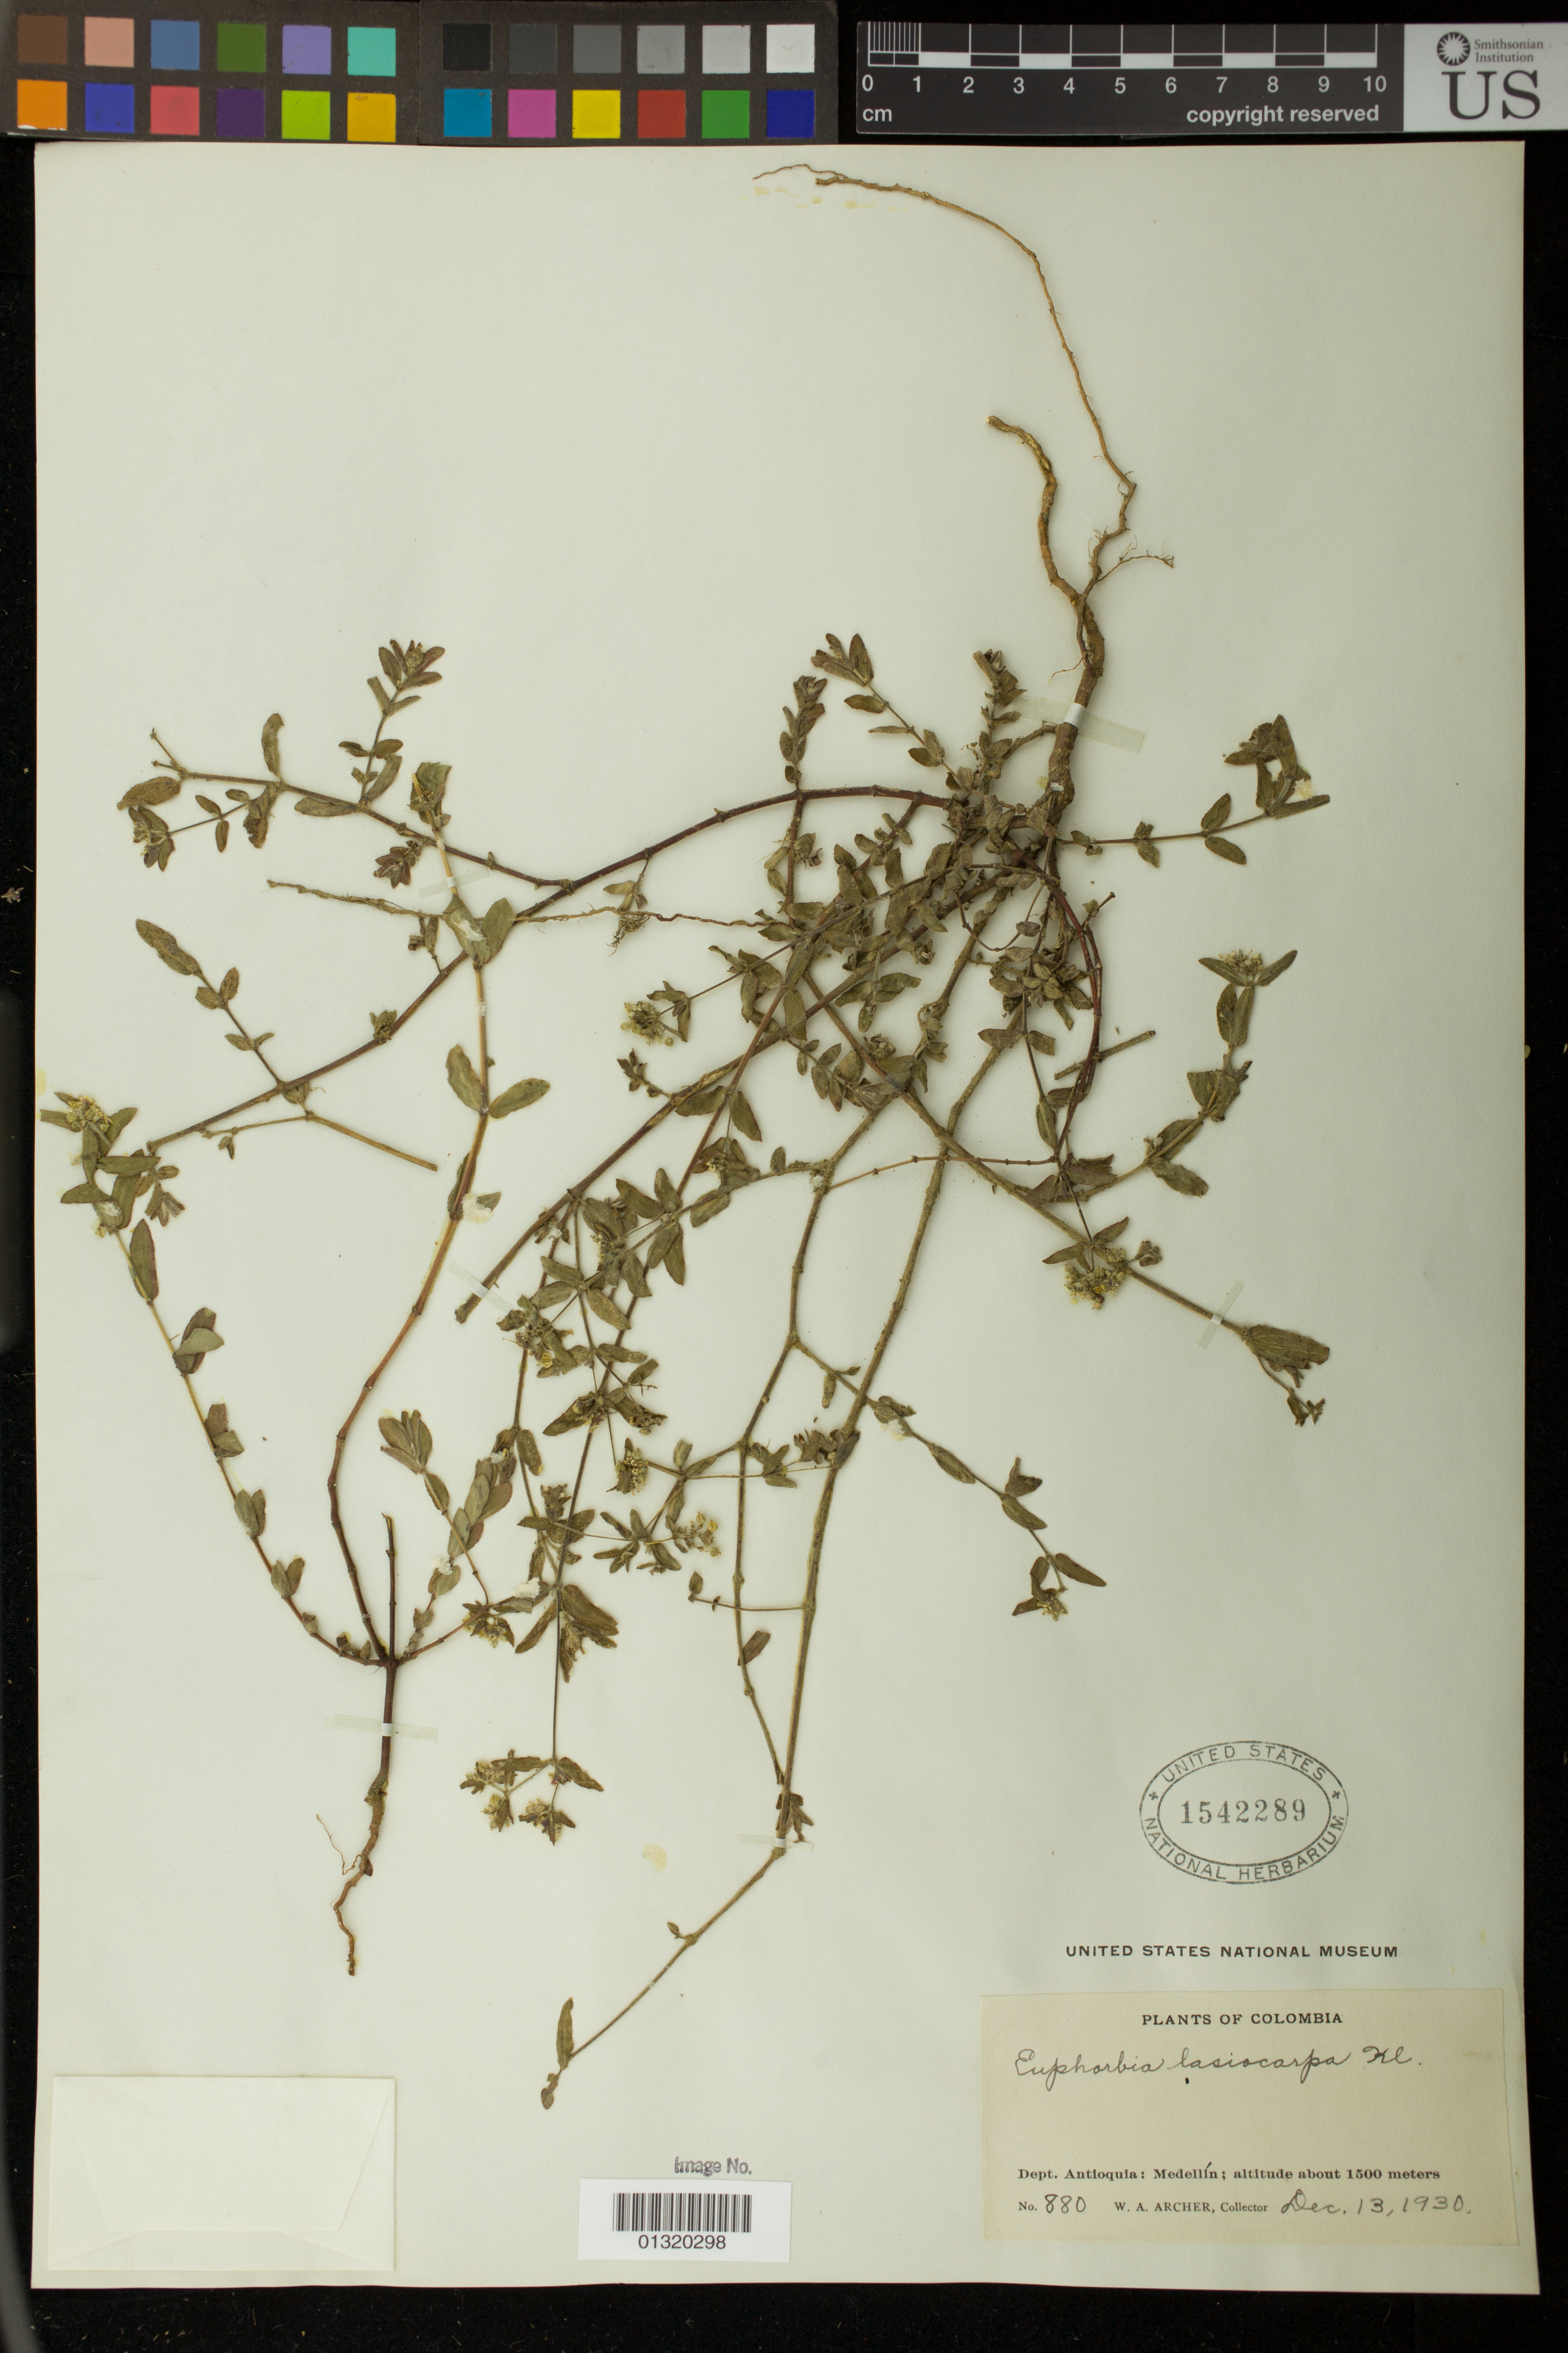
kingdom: Plantae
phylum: Tracheophyta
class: Magnoliopsida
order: Malpighiales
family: Euphorbiaceae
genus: Euphorbia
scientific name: Euphorbia lasiocarpa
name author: Klotzsch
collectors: W. A. Archer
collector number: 880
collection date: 1930-12-13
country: Colombia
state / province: Antioquia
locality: Medellin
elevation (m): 1500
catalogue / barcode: US 1542289